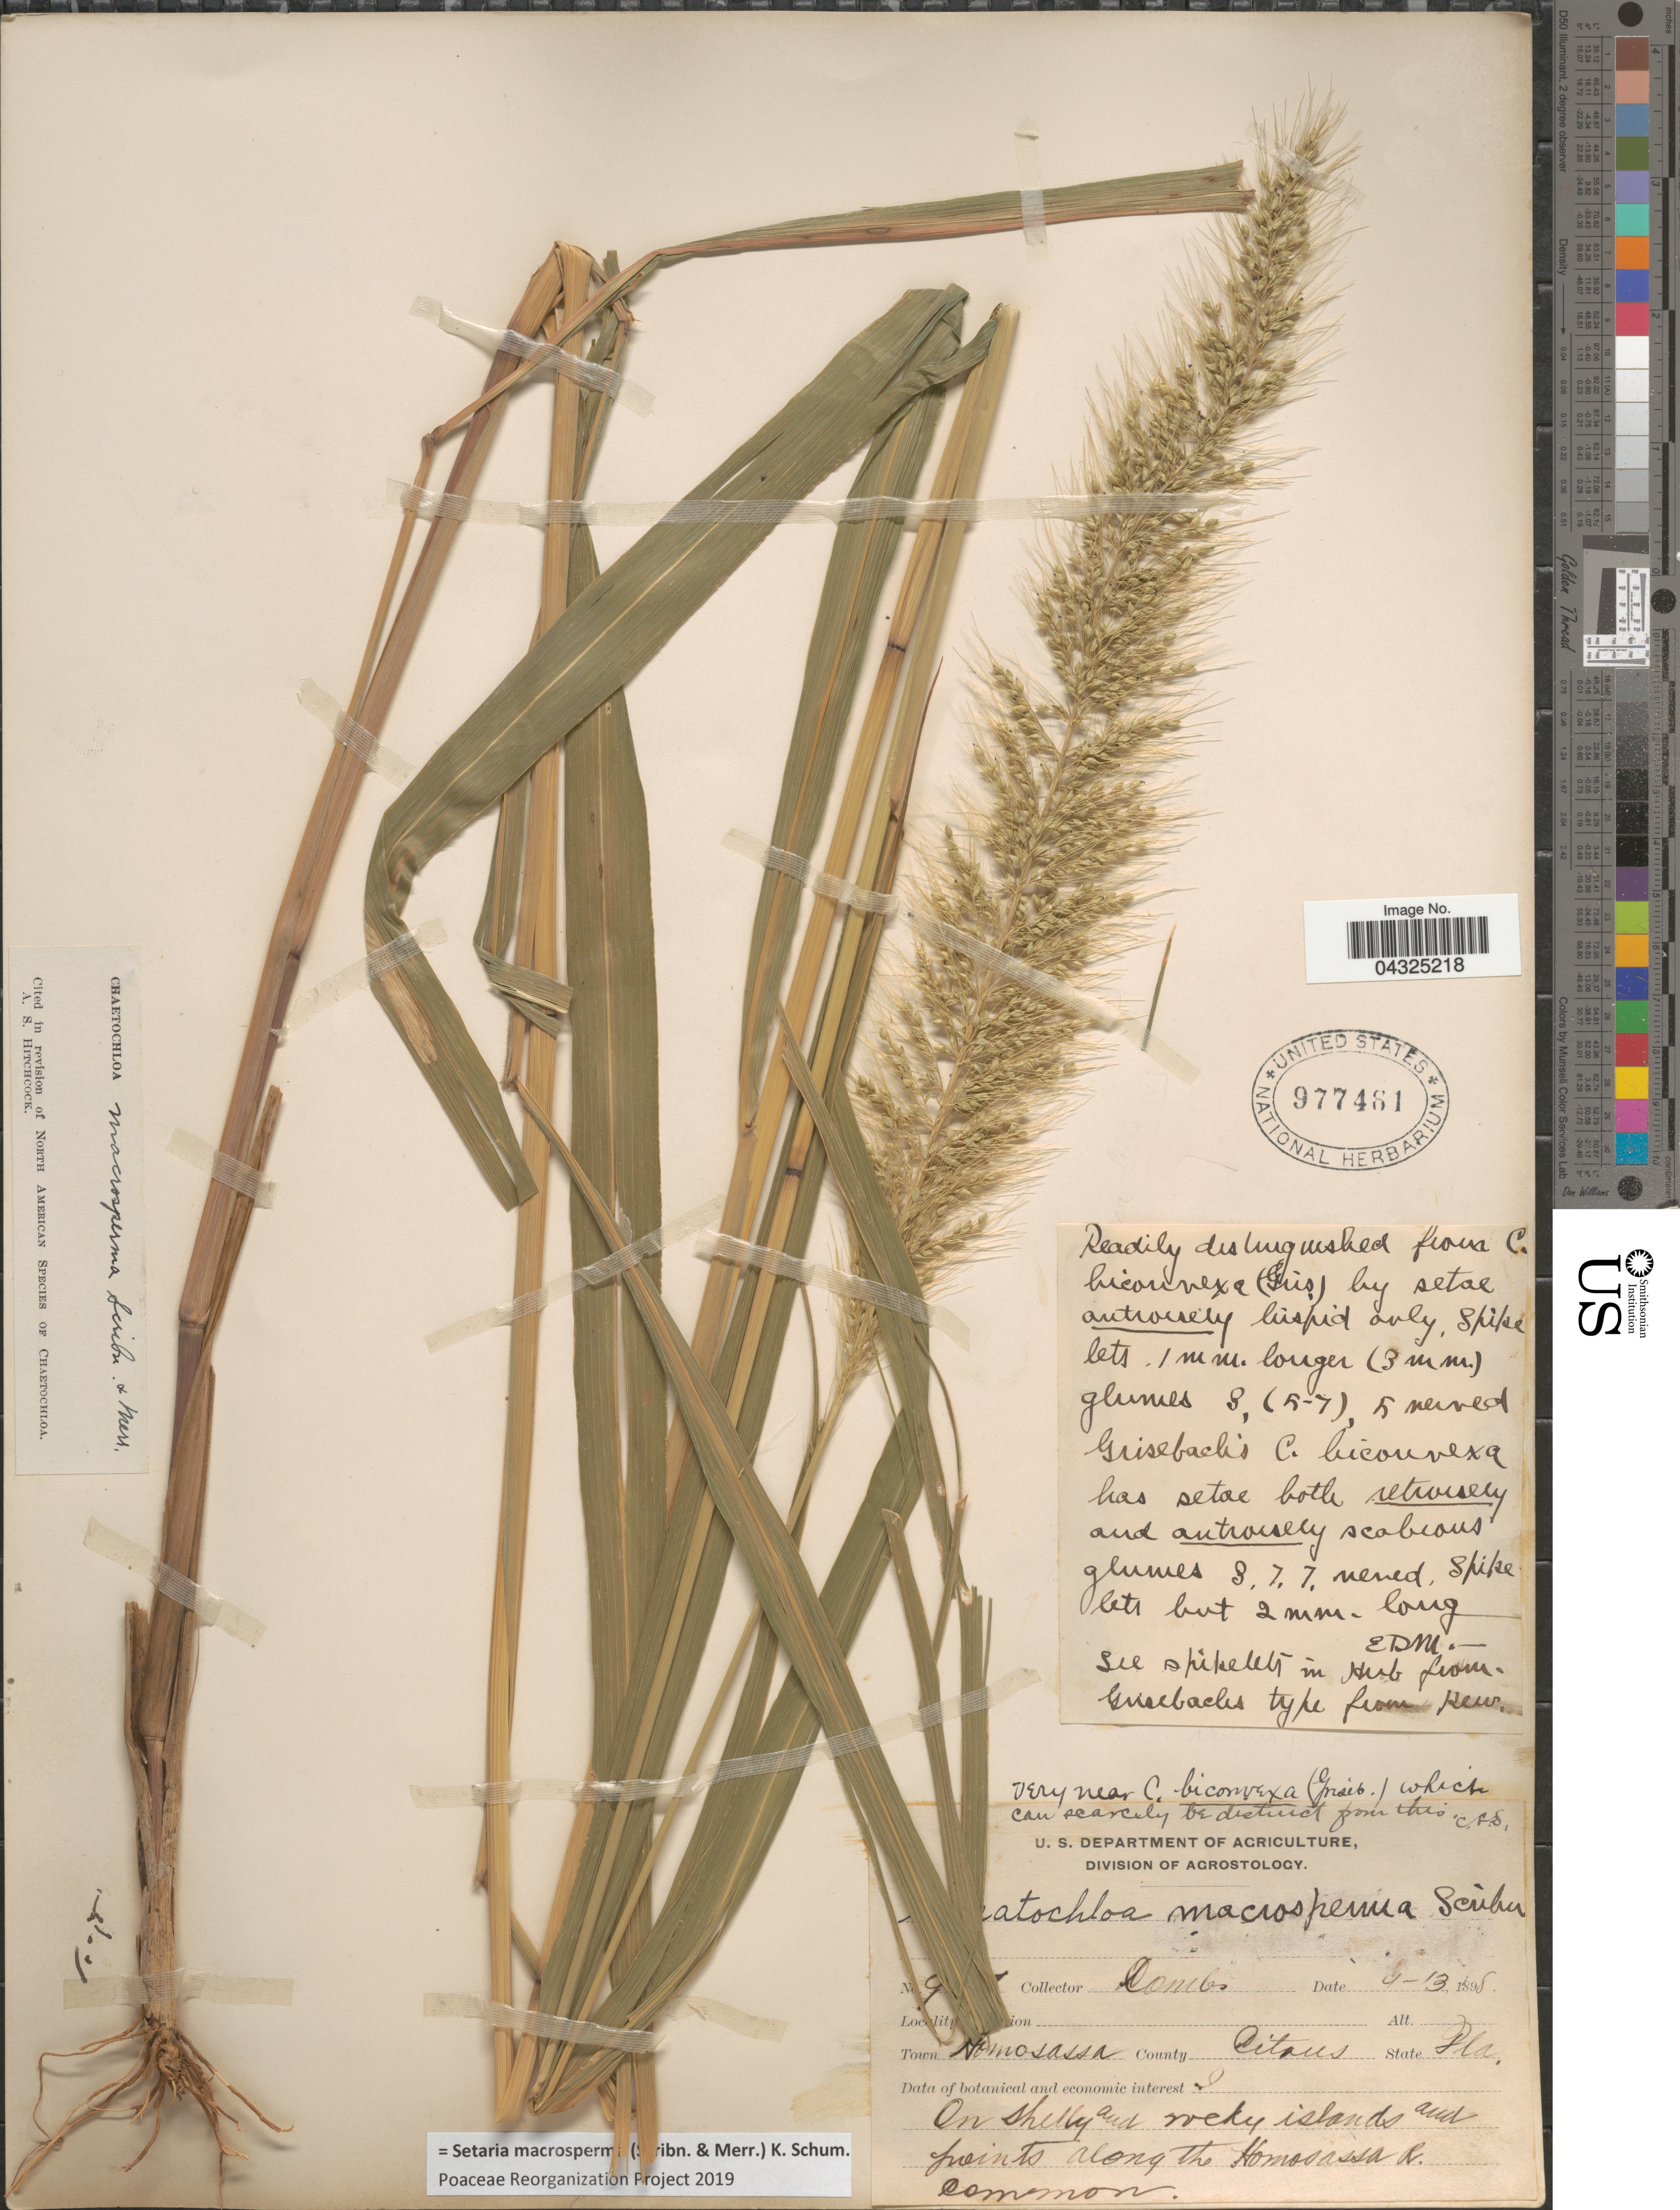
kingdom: Plantae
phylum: Tracheophyta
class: Liliopsida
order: Poales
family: Poaceae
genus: Setaria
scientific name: Setaria macrosperma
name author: (Scribn. & Merr.) K. Schum.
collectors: -. Combs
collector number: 9!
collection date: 1898-09-13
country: United States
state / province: Florida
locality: Town Homosassa County Citrus. On shelly and rocky islands and joints along the Homosassa R.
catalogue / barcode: US 977481